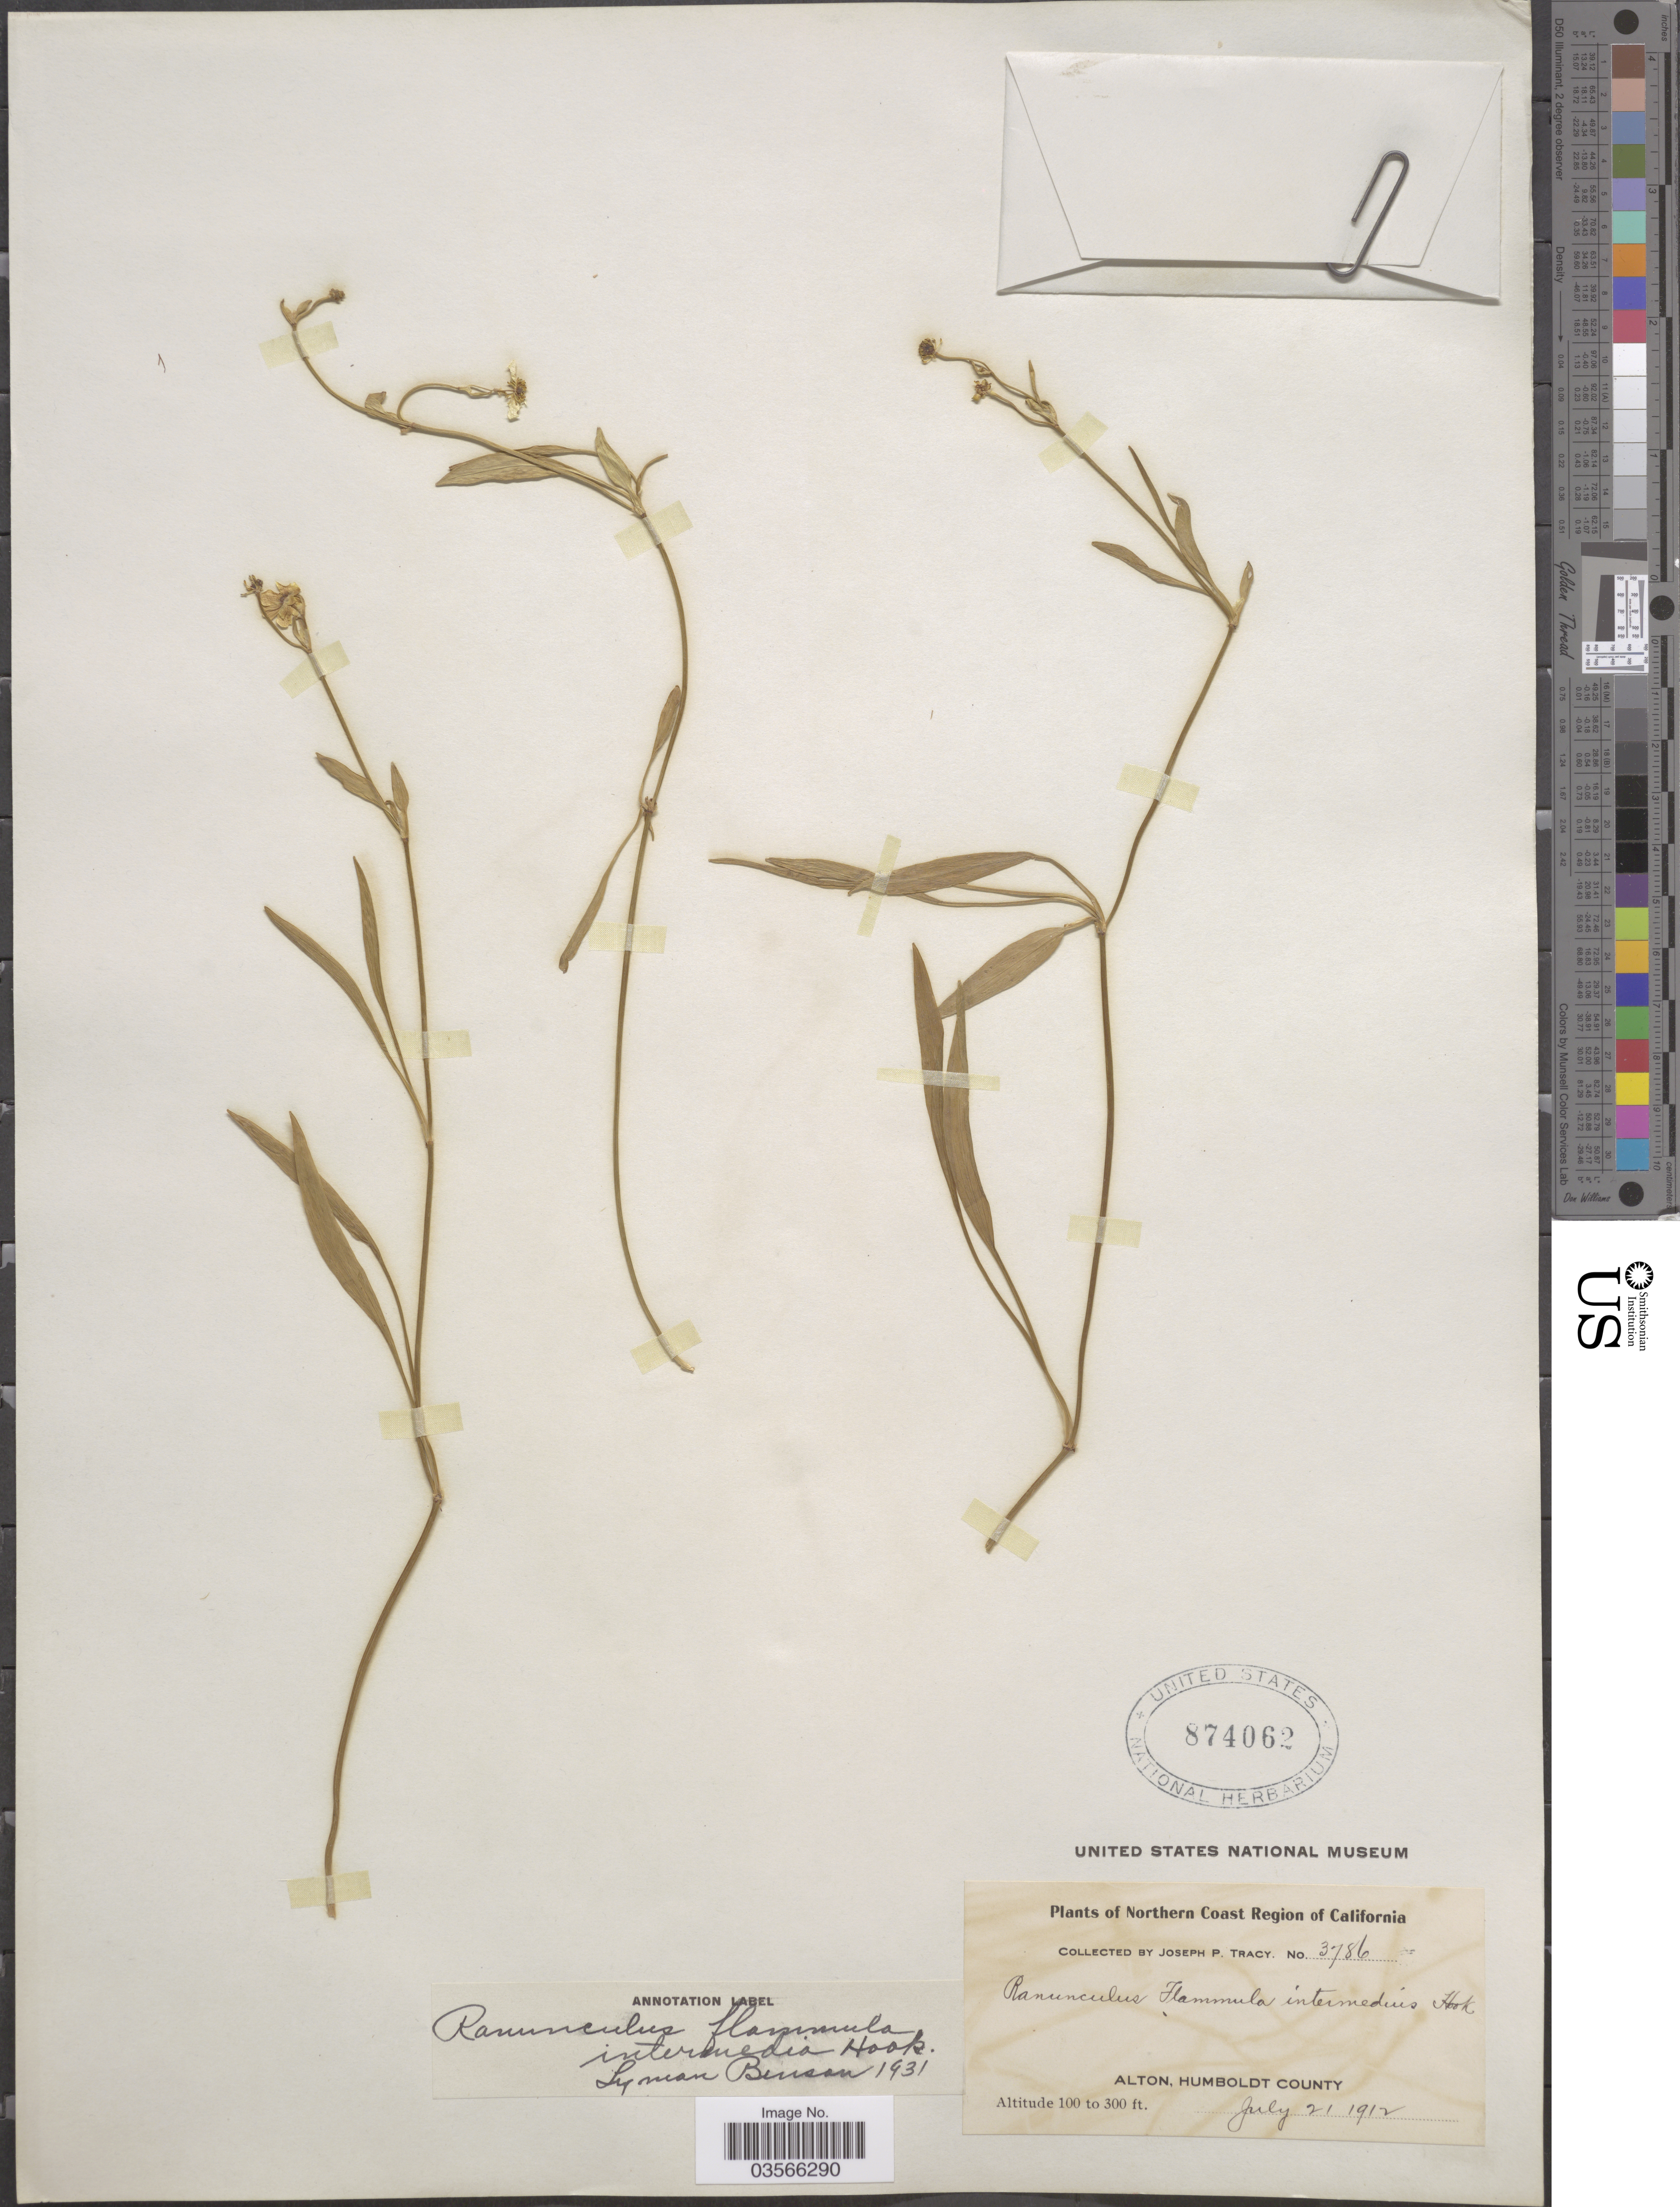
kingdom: Plantae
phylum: Tracheophyta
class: Magnoliopsida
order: Ranunculales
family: Ranunculaceae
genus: Ranunculus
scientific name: Ranunculus flammula var. ovalis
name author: (J.M. Bigelow) L.D. Benson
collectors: J. Tracy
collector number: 3786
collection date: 1912-07-21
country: United States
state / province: California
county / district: Humboldt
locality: Northern Coast Region of California. Alton, Humboldt County.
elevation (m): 30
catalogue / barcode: US 874062